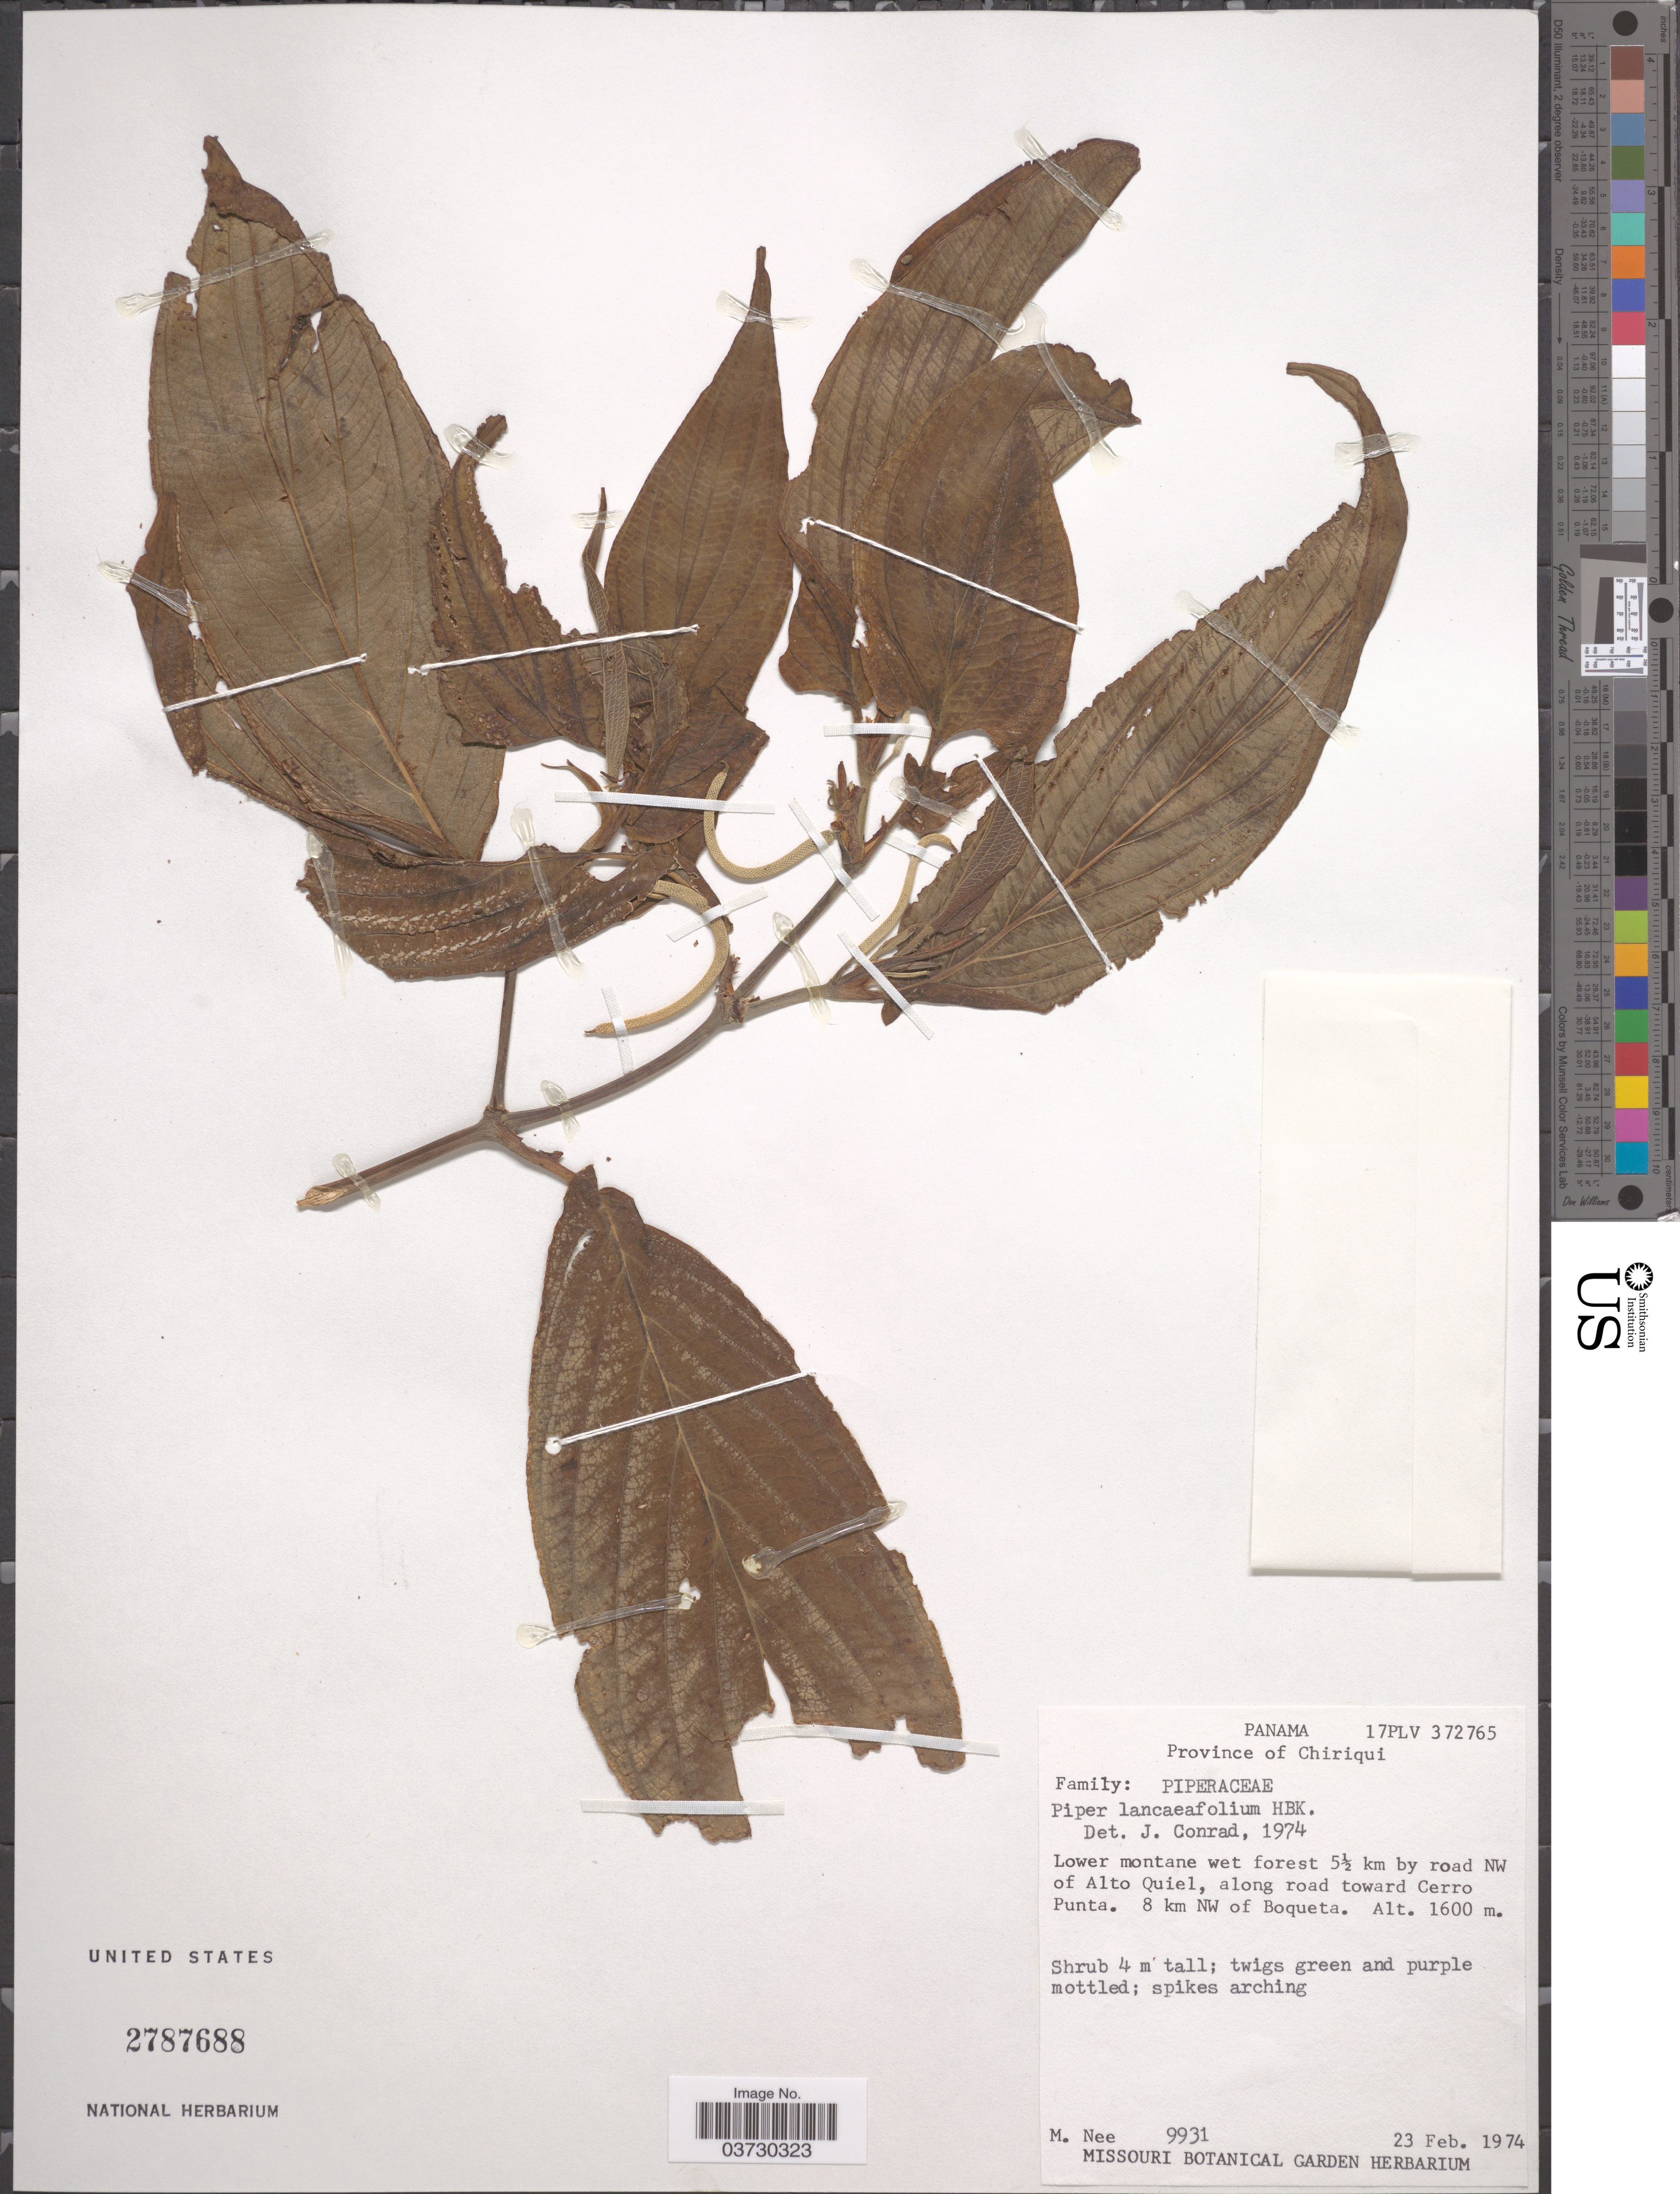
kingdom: Plantae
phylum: Tracheophyta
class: Magnoliopsida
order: Piperales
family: Piperaceae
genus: Piper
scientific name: Piper lanceifolium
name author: Kunth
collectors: M. Nee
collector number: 9931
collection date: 1974-02-23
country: Panama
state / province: Chiriqui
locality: Lower montane wet forest 5½ km by road NW of Alto Quiel, along road toward Cerro Punta. 8 km NW of Boqueta.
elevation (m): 1600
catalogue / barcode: US 2787688